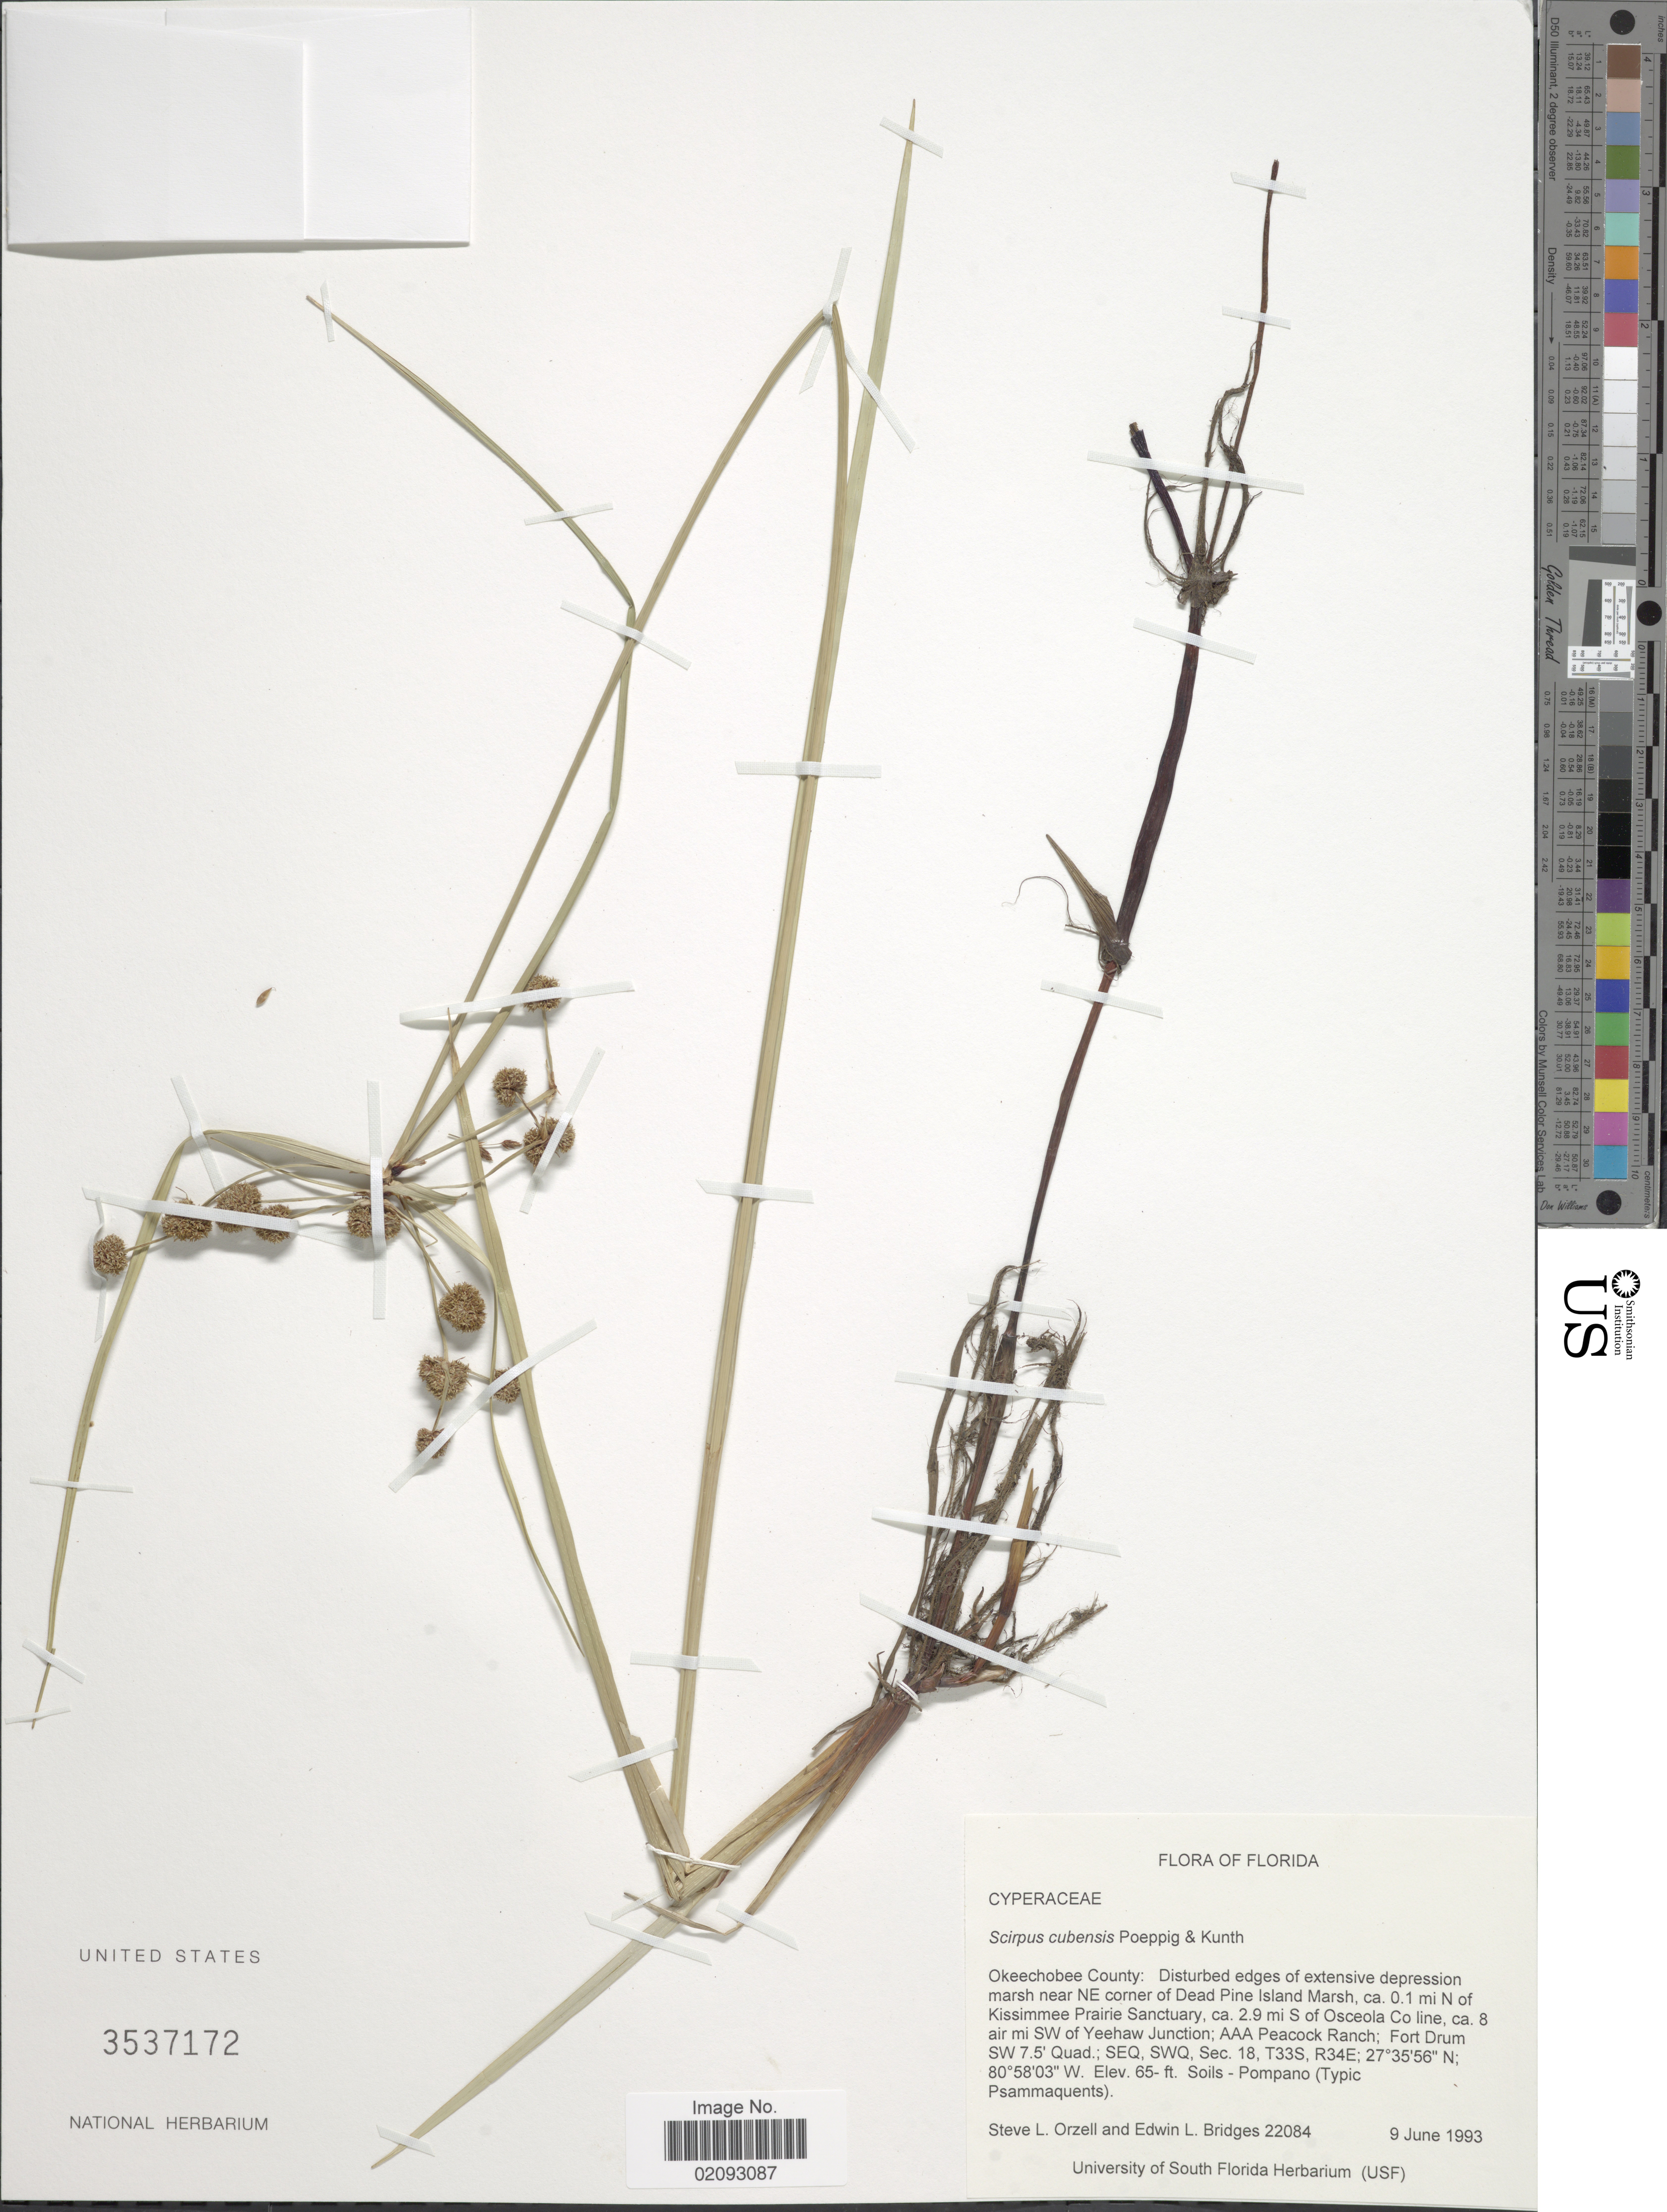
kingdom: Plantae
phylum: Tracheophyta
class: Liliopsida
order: Poales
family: Cyperaceae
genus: Cyperus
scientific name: Cyperus blepharoleptos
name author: Steud.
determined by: Strong, Mark T., (BOT), Smithsonian Institution - National Museum of Natural History (UNITED STATES)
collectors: S. Orzell & E. Bridges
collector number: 22084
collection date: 1993-06-09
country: United States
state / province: Florida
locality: Okeechobee County: Disturbed edge of extensive depression marsh near NE corner of Dead Pine Island Marsh, ca. 0.1 mi N of Kissimmee Prairie Sanctuary, ca 2.9 mi S of Osceola Co line, ca 8 air mi SW of Yeehaw Junction; AAA Peacock Ranch; Fort Drum SW 7.5' Quad; SEQ, SWO, Sec 18, T33S, R34E;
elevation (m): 20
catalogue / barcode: US 3537172